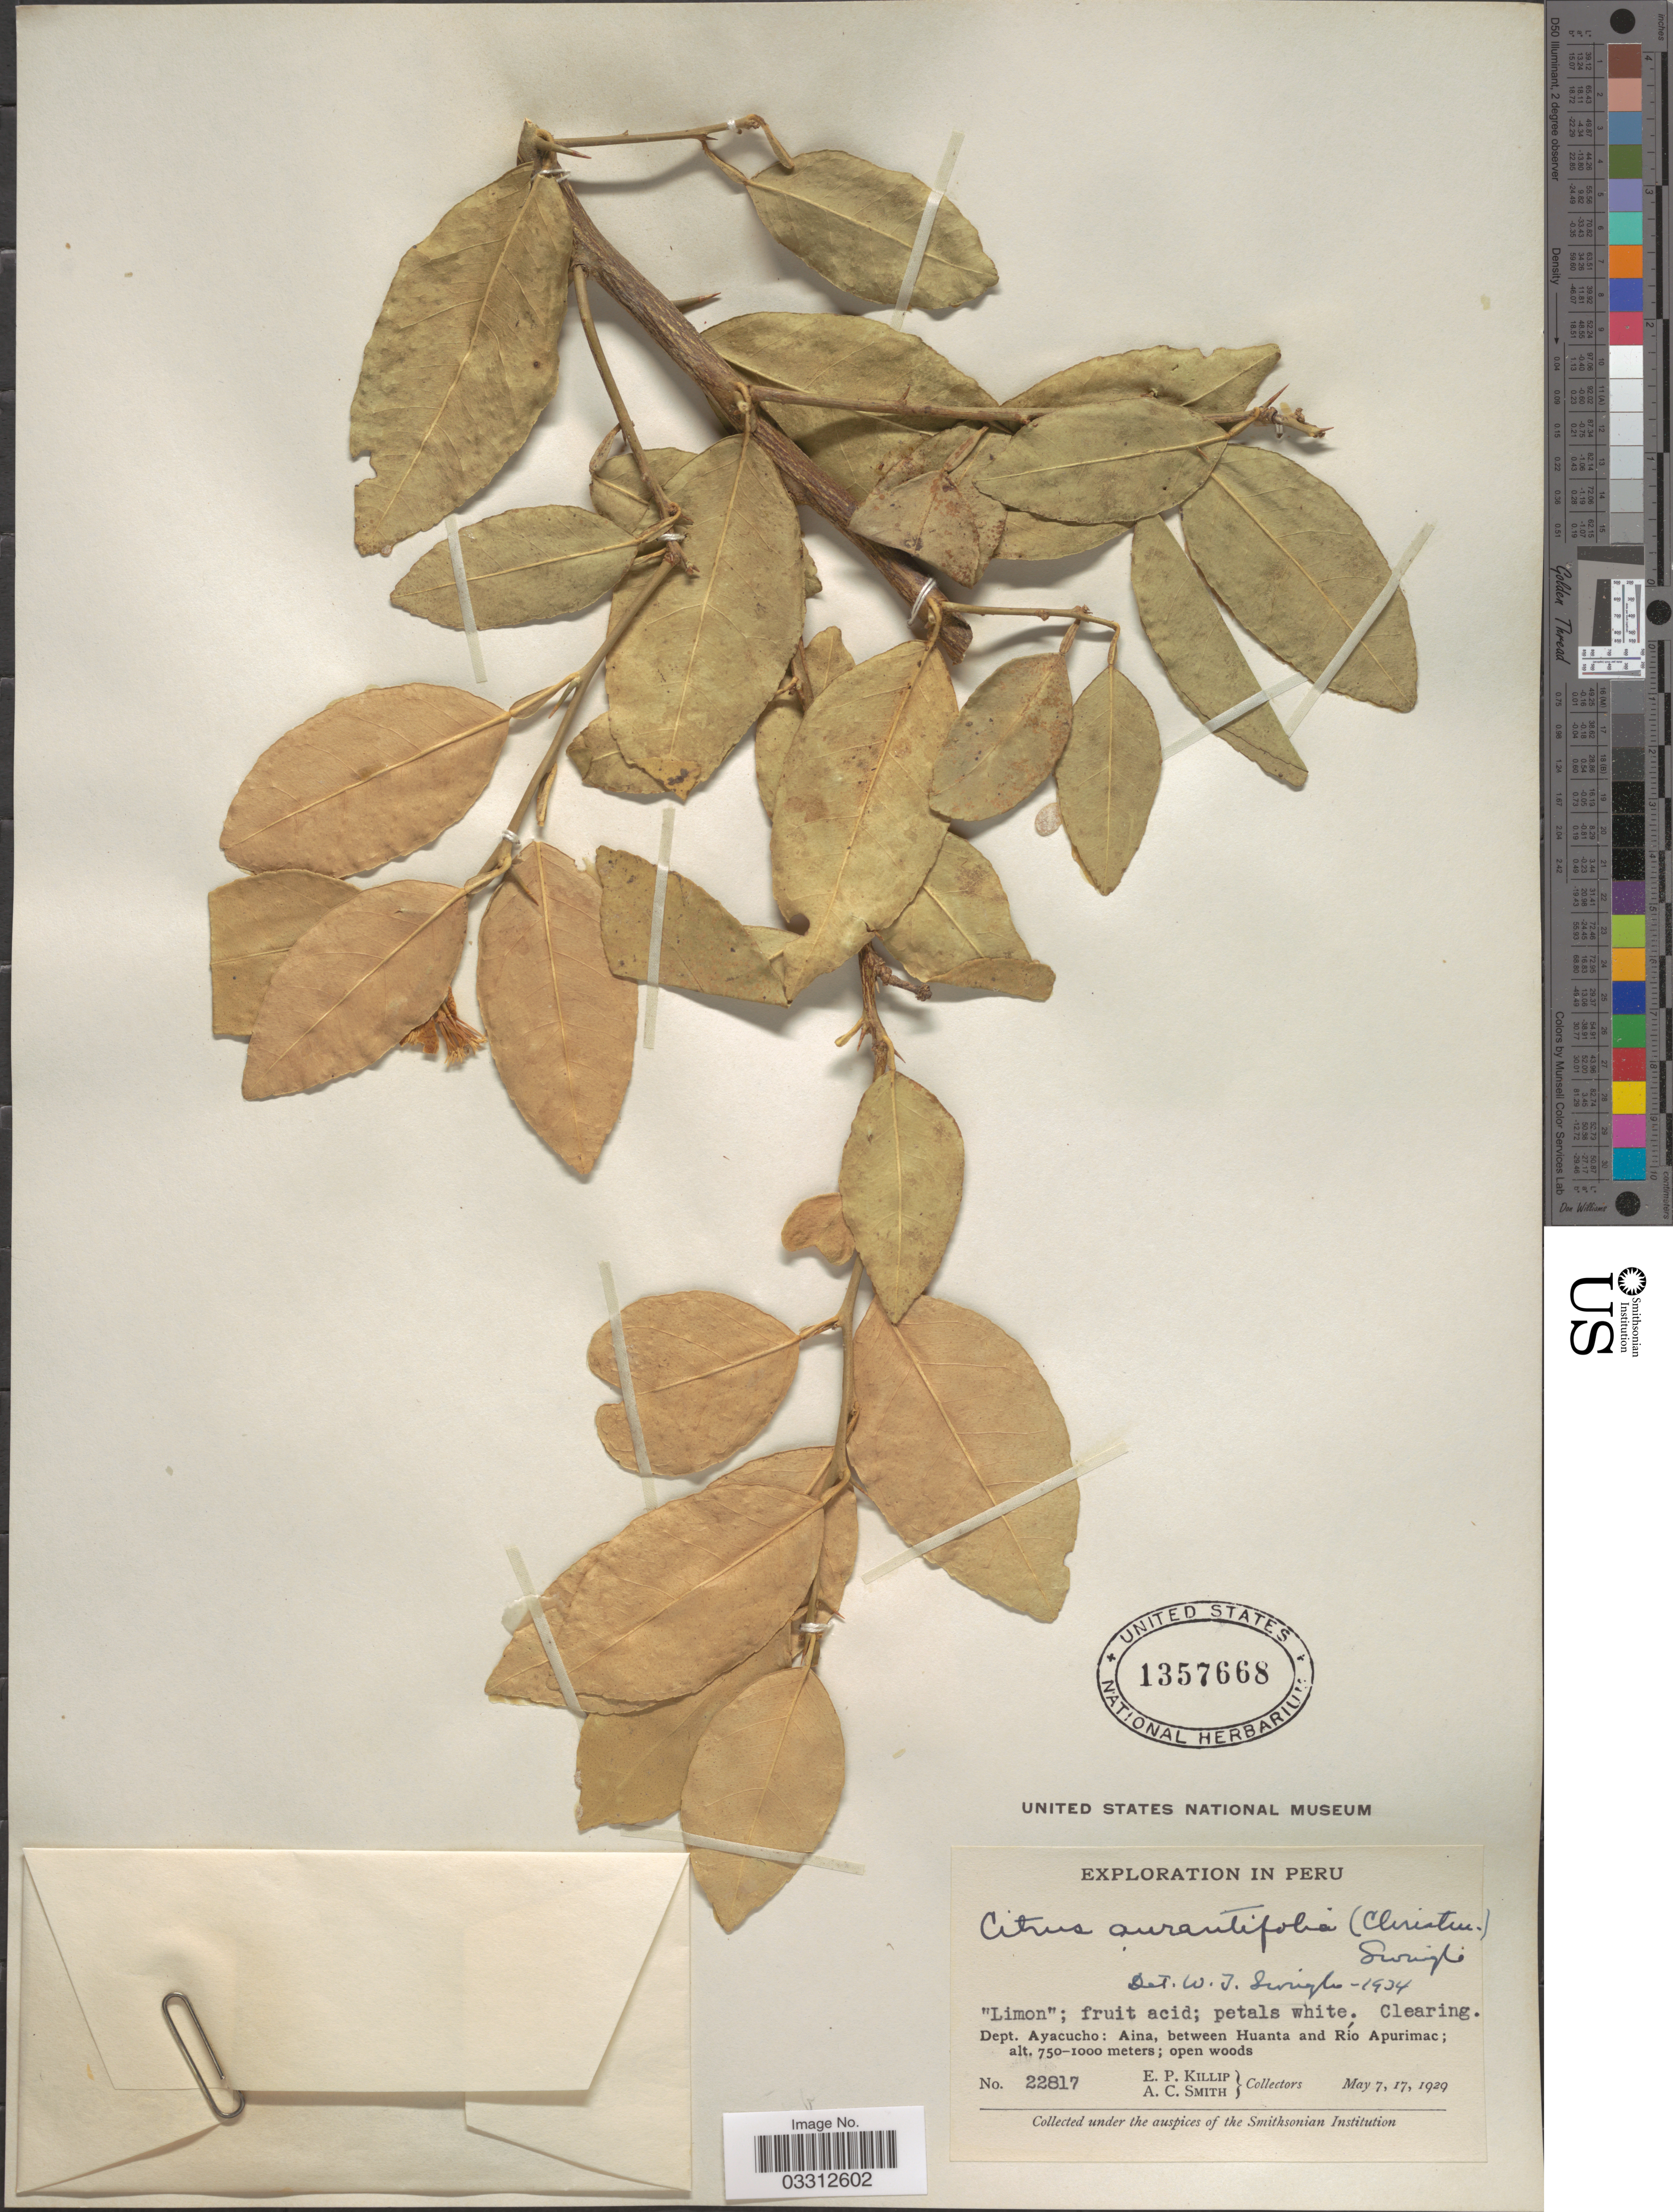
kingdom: Plantae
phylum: Tracheophyta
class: Magnoliopsida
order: Sapindales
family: Rutaceae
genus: Citrus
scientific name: Citrus x aurantifolia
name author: (Christm.) Swingle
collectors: E. P. Killip & A. C. Smith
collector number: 22817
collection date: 1929-05-07/1929-05-17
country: Peru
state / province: Ayacucho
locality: Dept. Ayacucho: Aina, between Huanta and Río Apurimac.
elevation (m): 750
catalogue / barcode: US 1357668